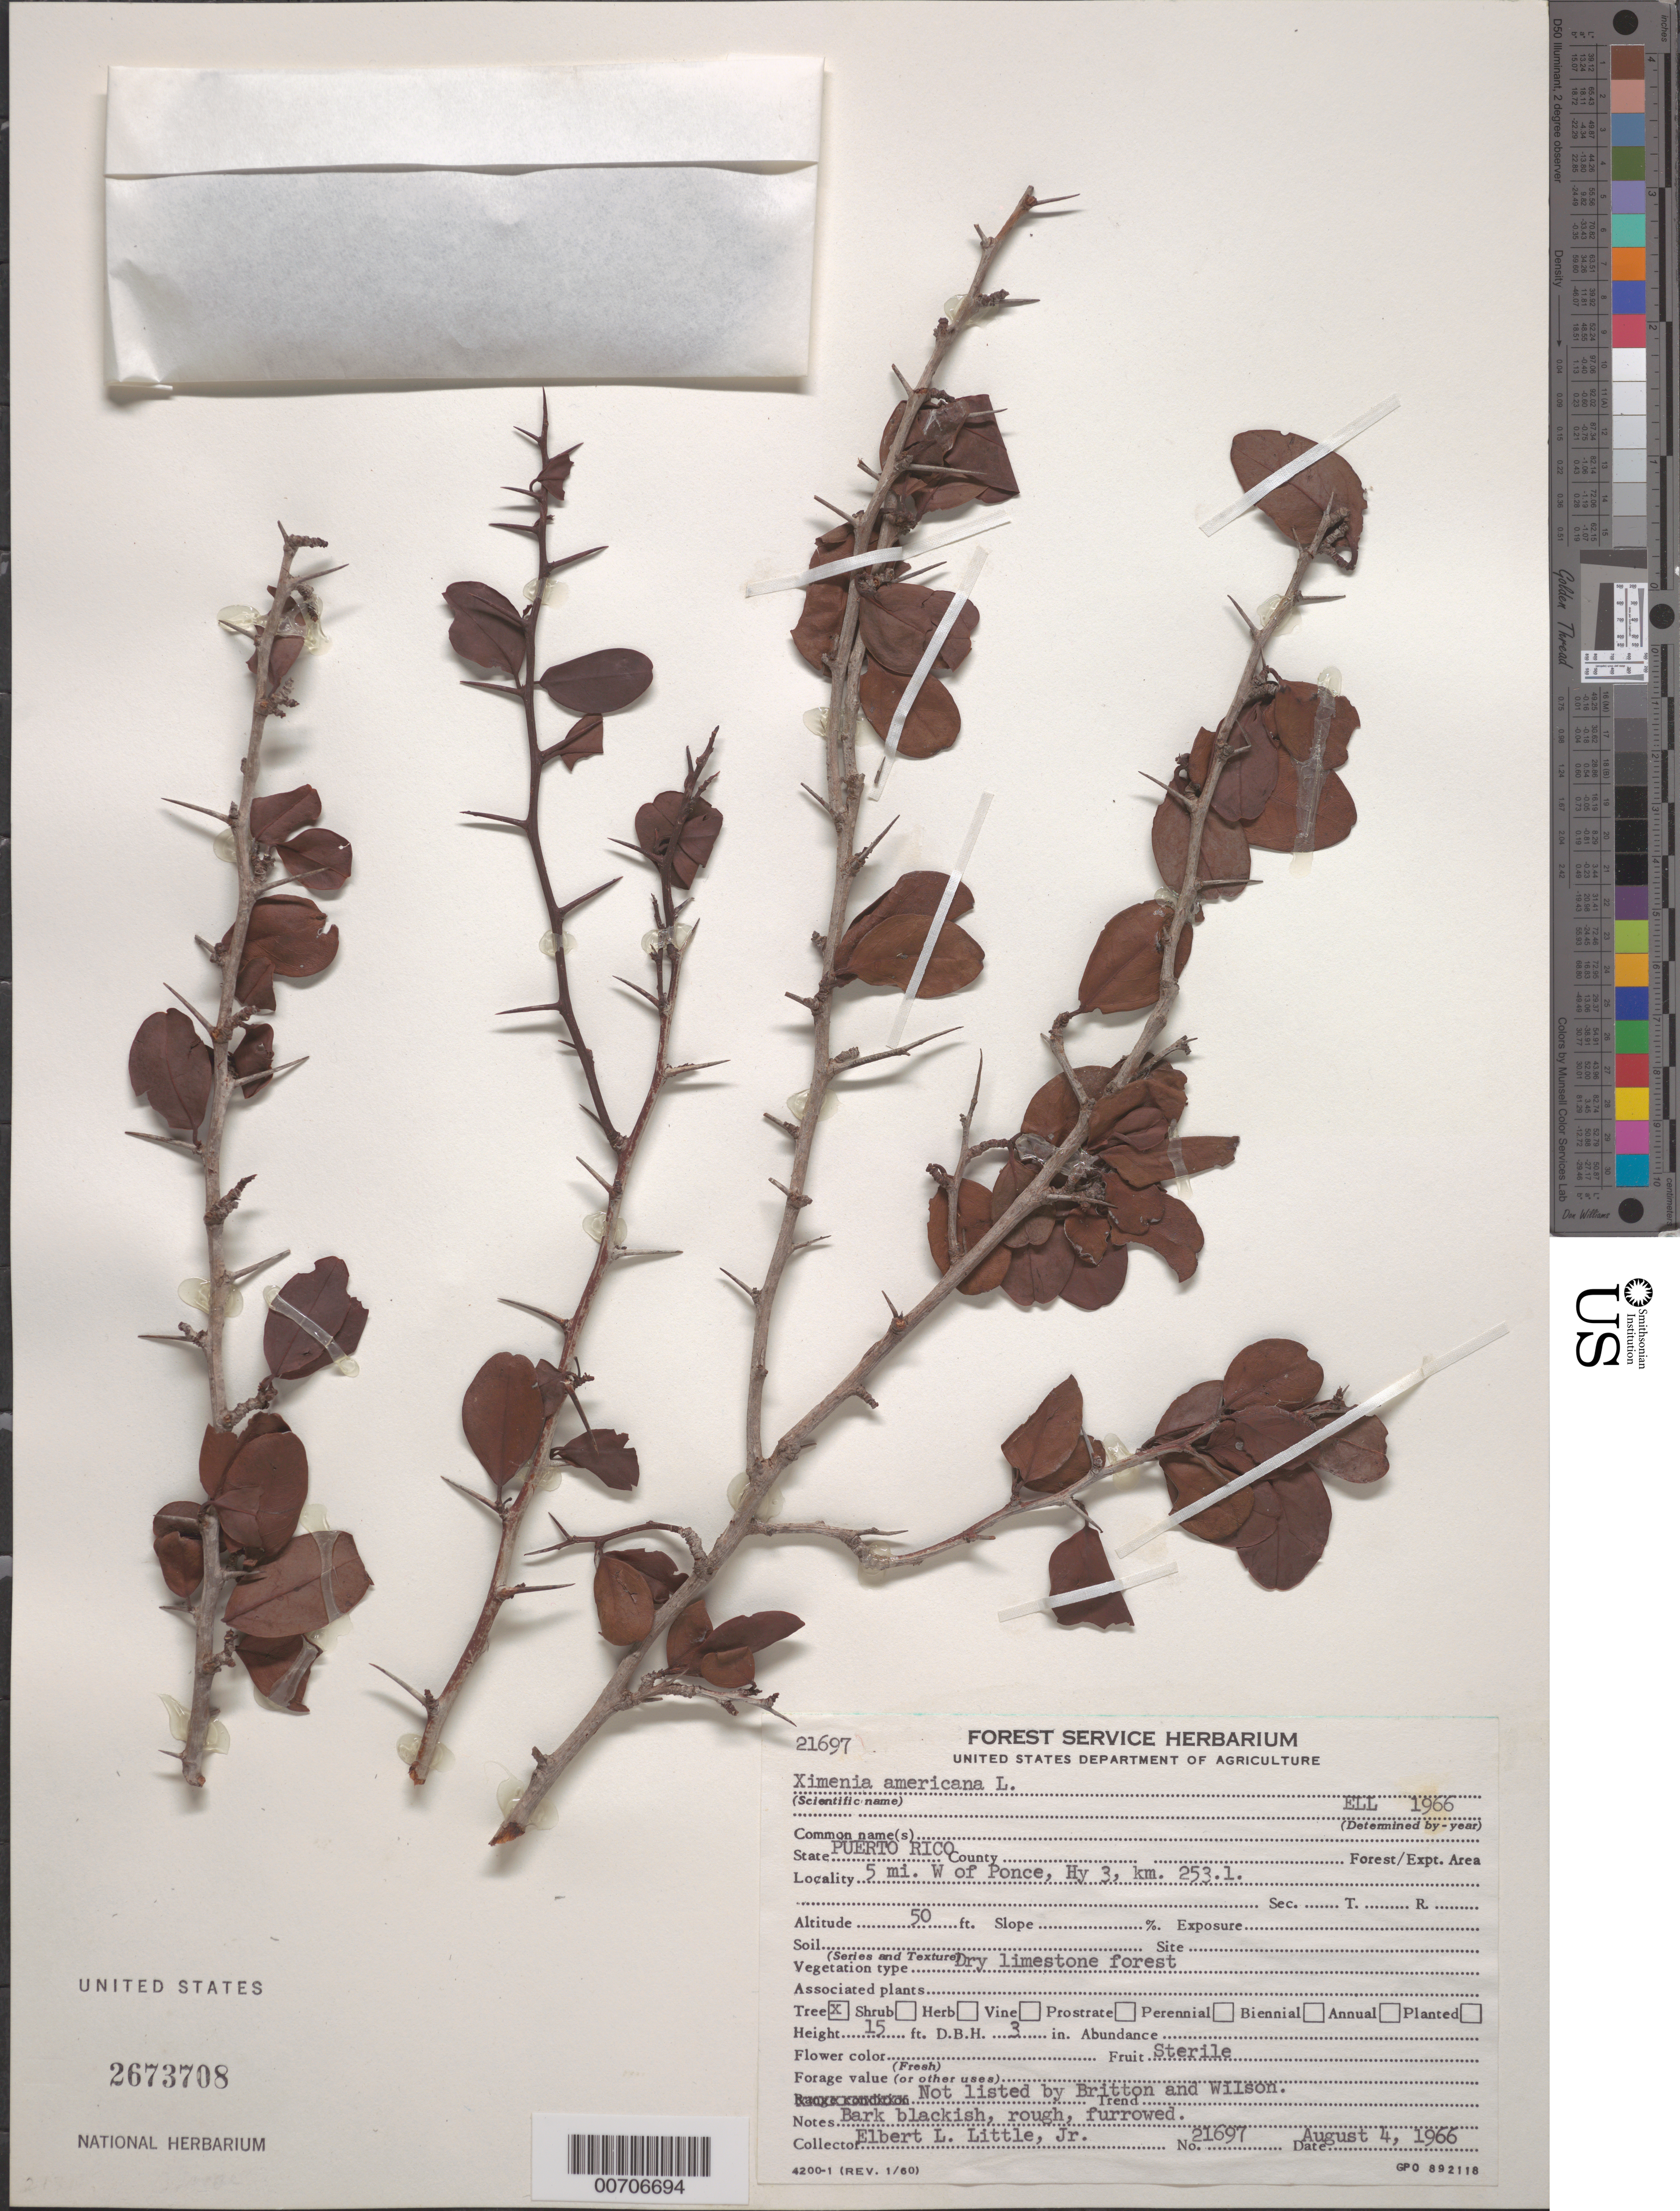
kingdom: Plantae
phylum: Tracheophyta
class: Magnoliopsida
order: Santalales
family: Ximeniaceae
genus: Ximenia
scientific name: Ximenia americana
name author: L.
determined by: Little, Elbert L., Jr., (FSSR), United States Department of Agriculture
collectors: E. L. Little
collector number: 21697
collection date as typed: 04 Aug 1966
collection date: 1966-08-04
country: Puerto Rico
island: Greater Antilles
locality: Ponce, 5 mi W of, Hy. 3, km 253.1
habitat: Dry limestone forest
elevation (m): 15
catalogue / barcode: US 2673708